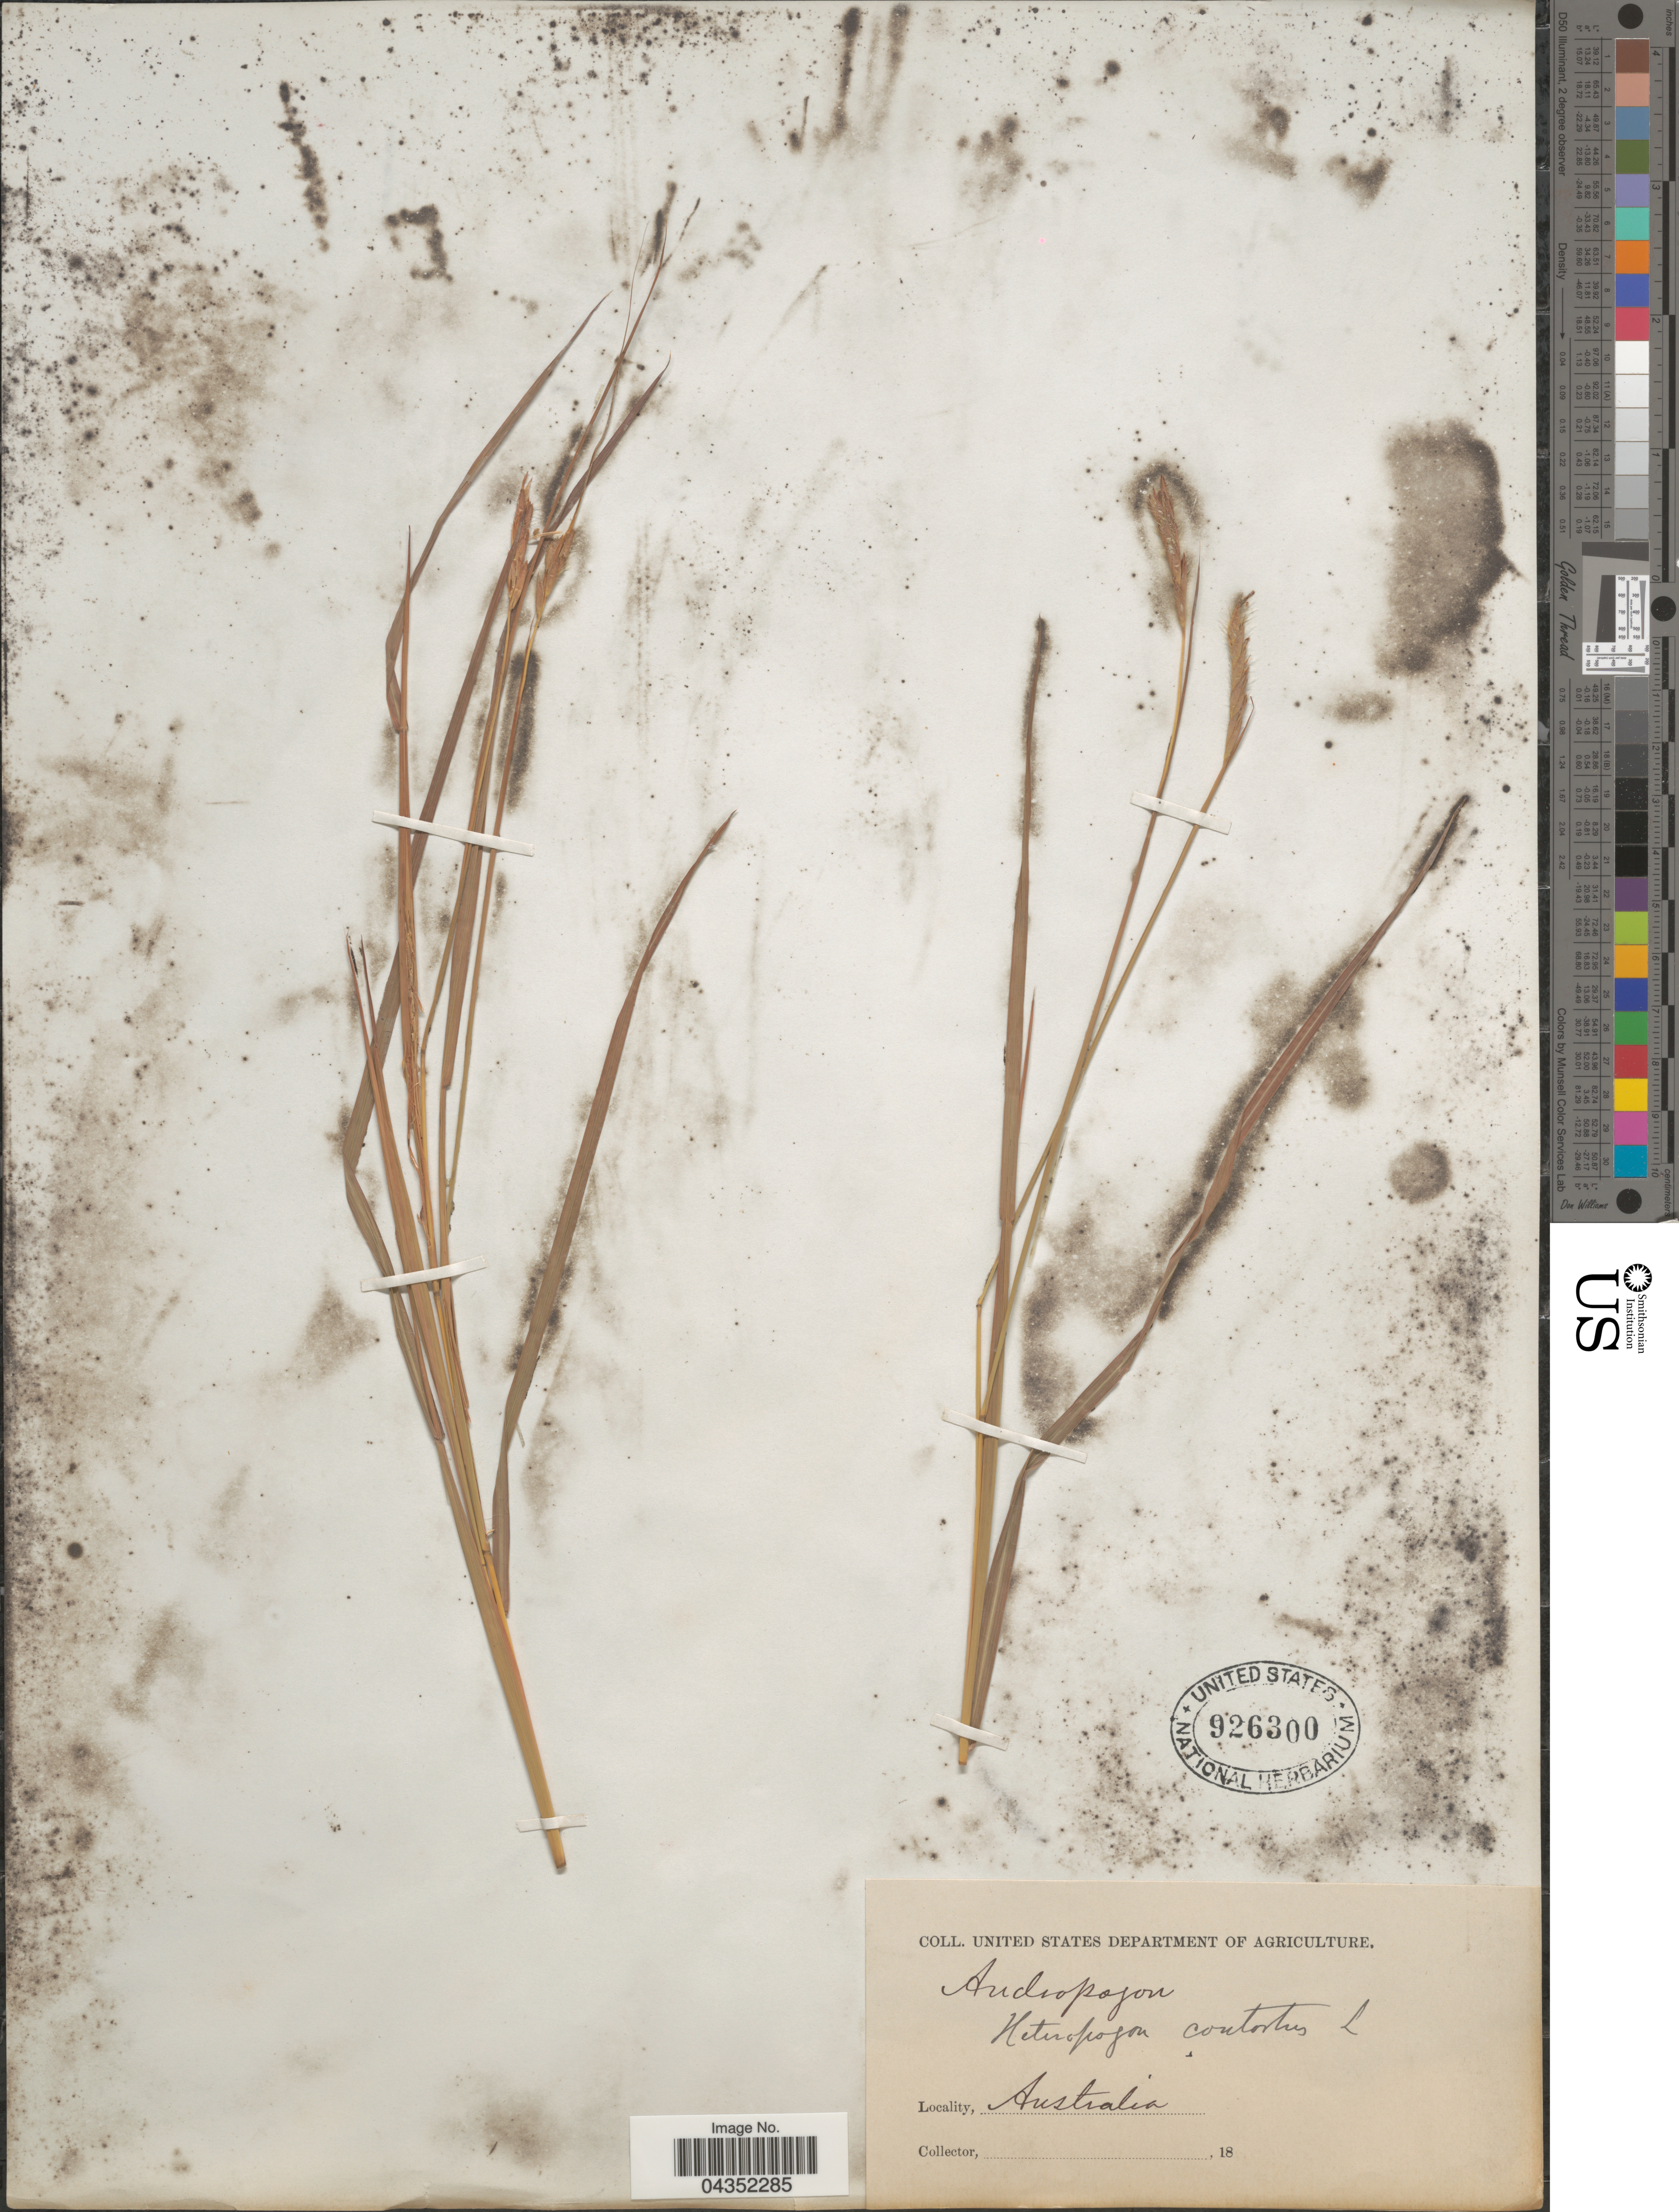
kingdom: Plantae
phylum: Tracheophyta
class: Liliopsida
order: Poales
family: Poaceae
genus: Heteropogon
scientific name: Heteropogon contortus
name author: (L.) P. Beauv. ex Roem. & Schult.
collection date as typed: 18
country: Australia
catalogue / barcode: US 926300